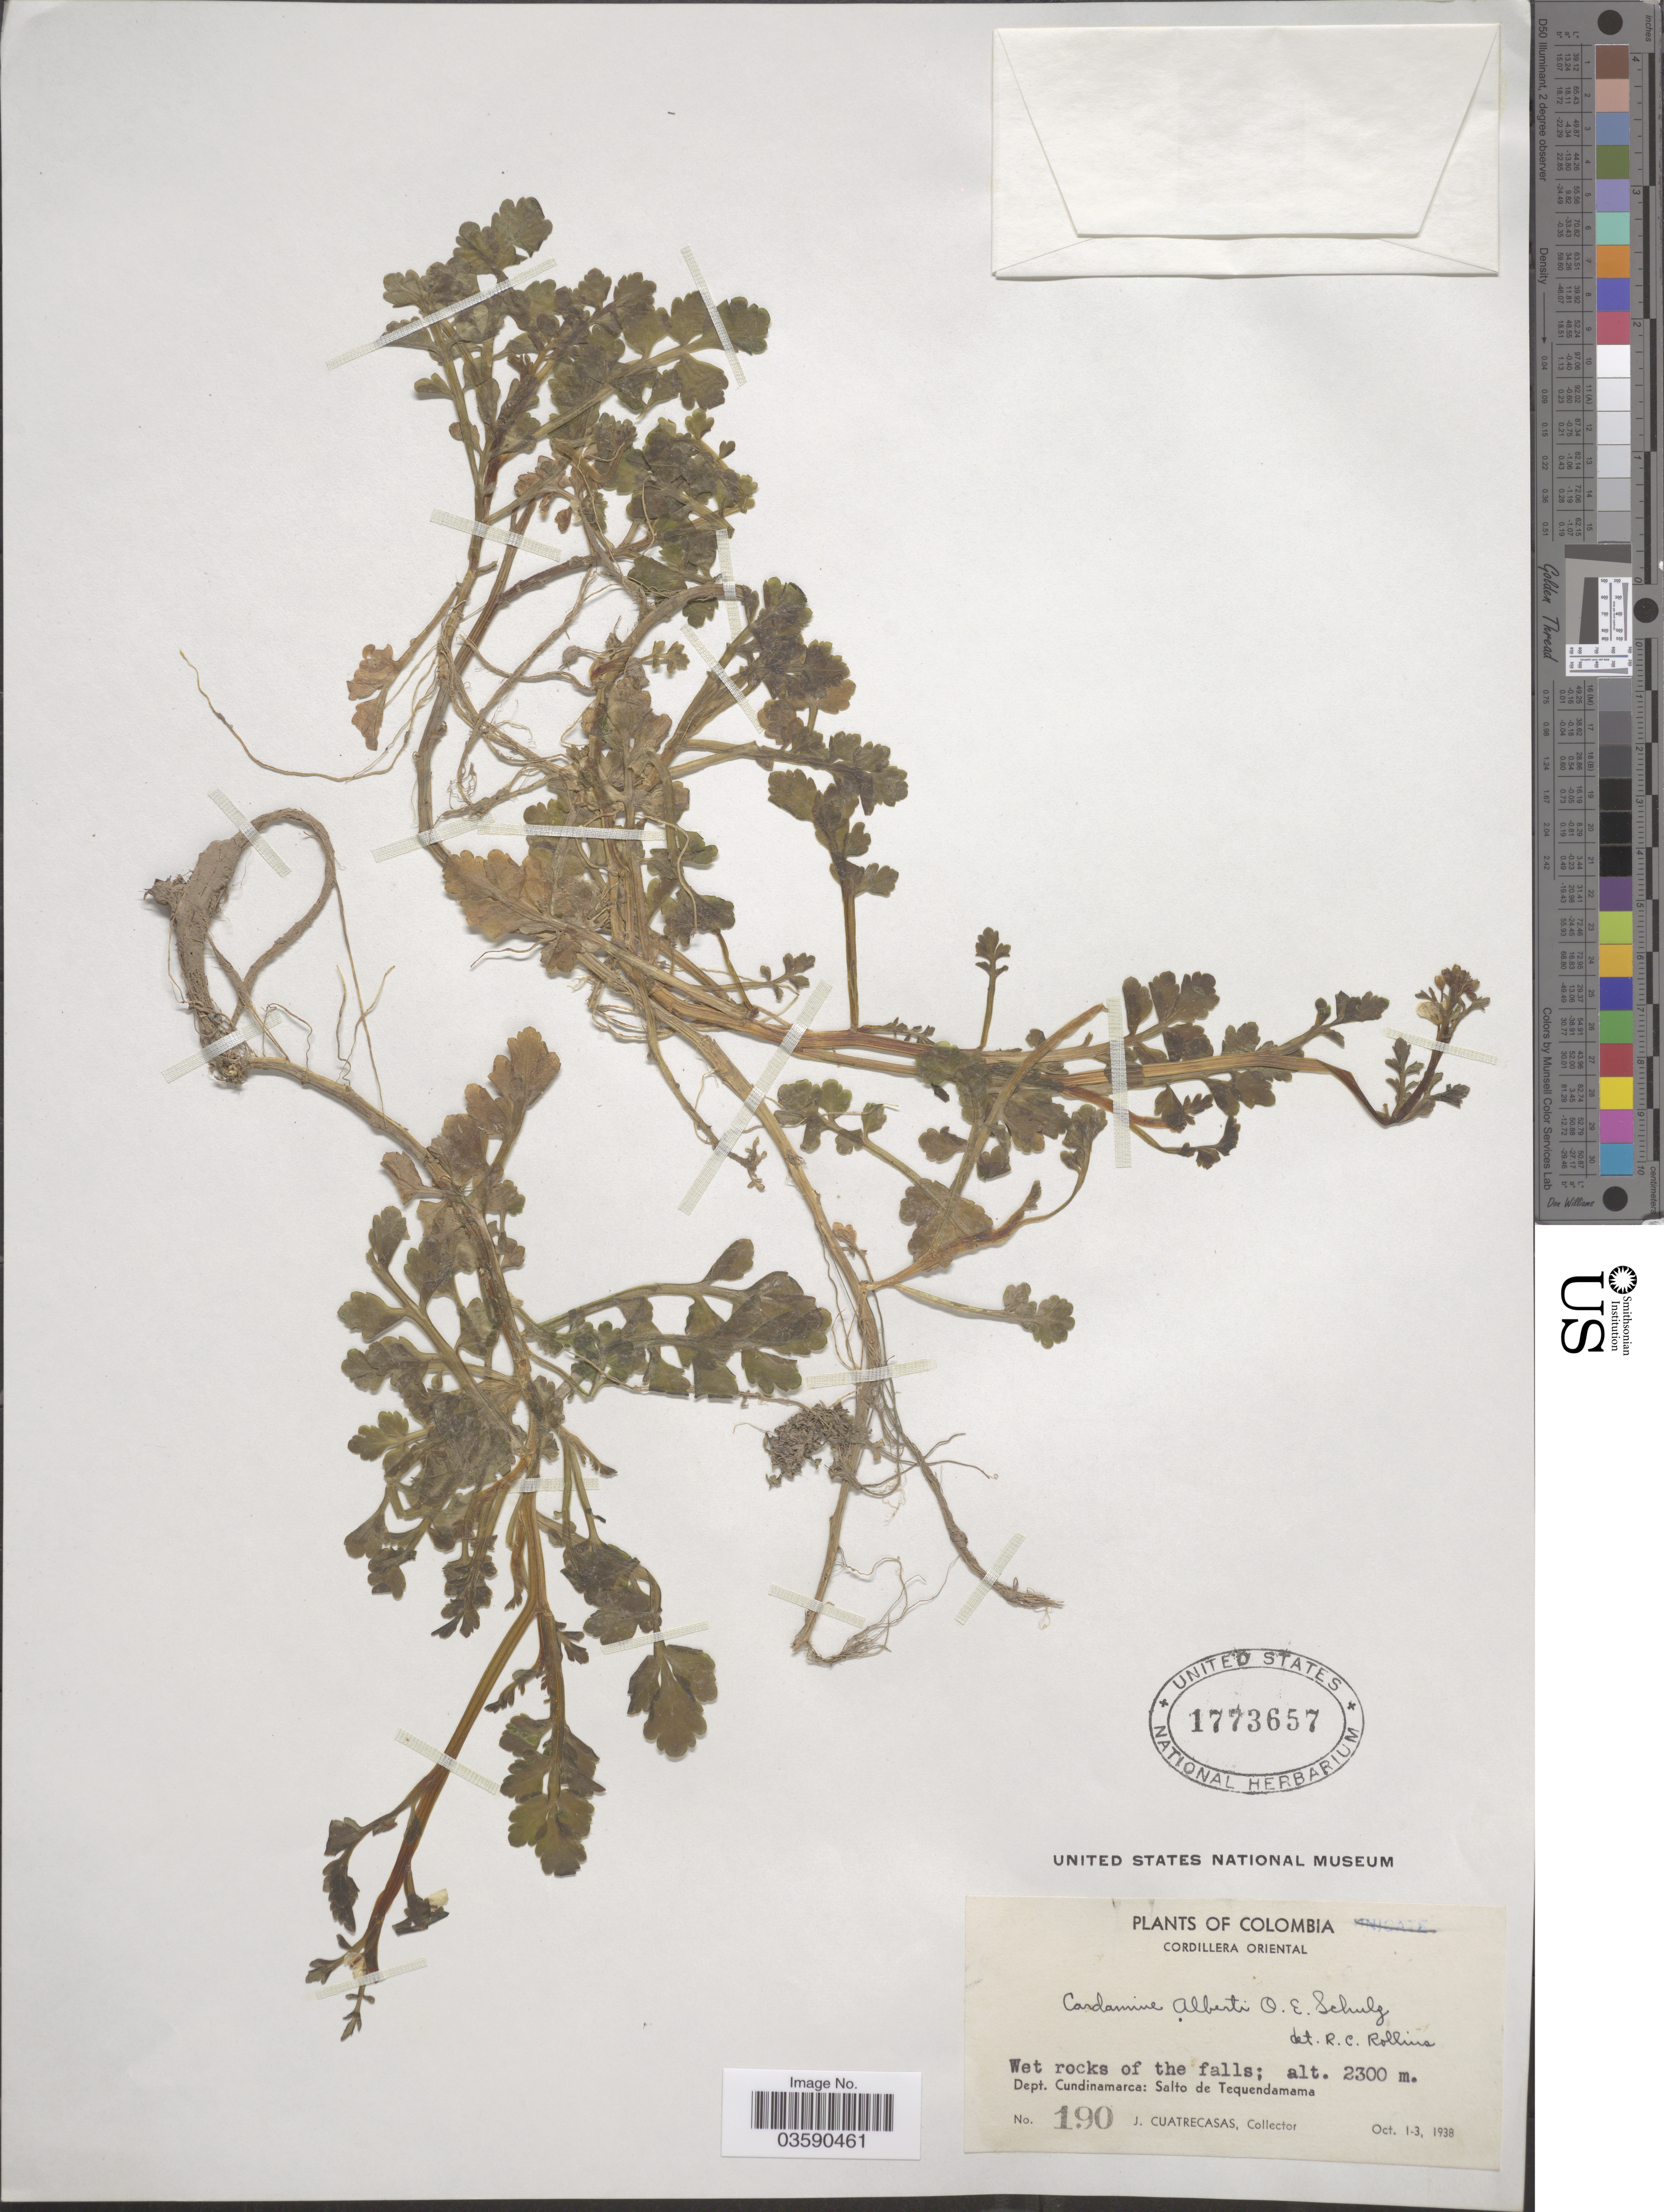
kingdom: Plantae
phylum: Tracheophyta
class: Magnoliopsida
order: Brassicales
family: Brassicaceae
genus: Cardamine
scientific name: Cardamine alberti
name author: O.E. Schulz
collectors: J. Cuatrecasas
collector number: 190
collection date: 1938-10-01/1938-10-03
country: Colombia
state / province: Cundinamarca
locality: Cordillera Oriental. Dept. Curdinamarca: Salto de Tequendamama.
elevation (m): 2300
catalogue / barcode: US 1773657